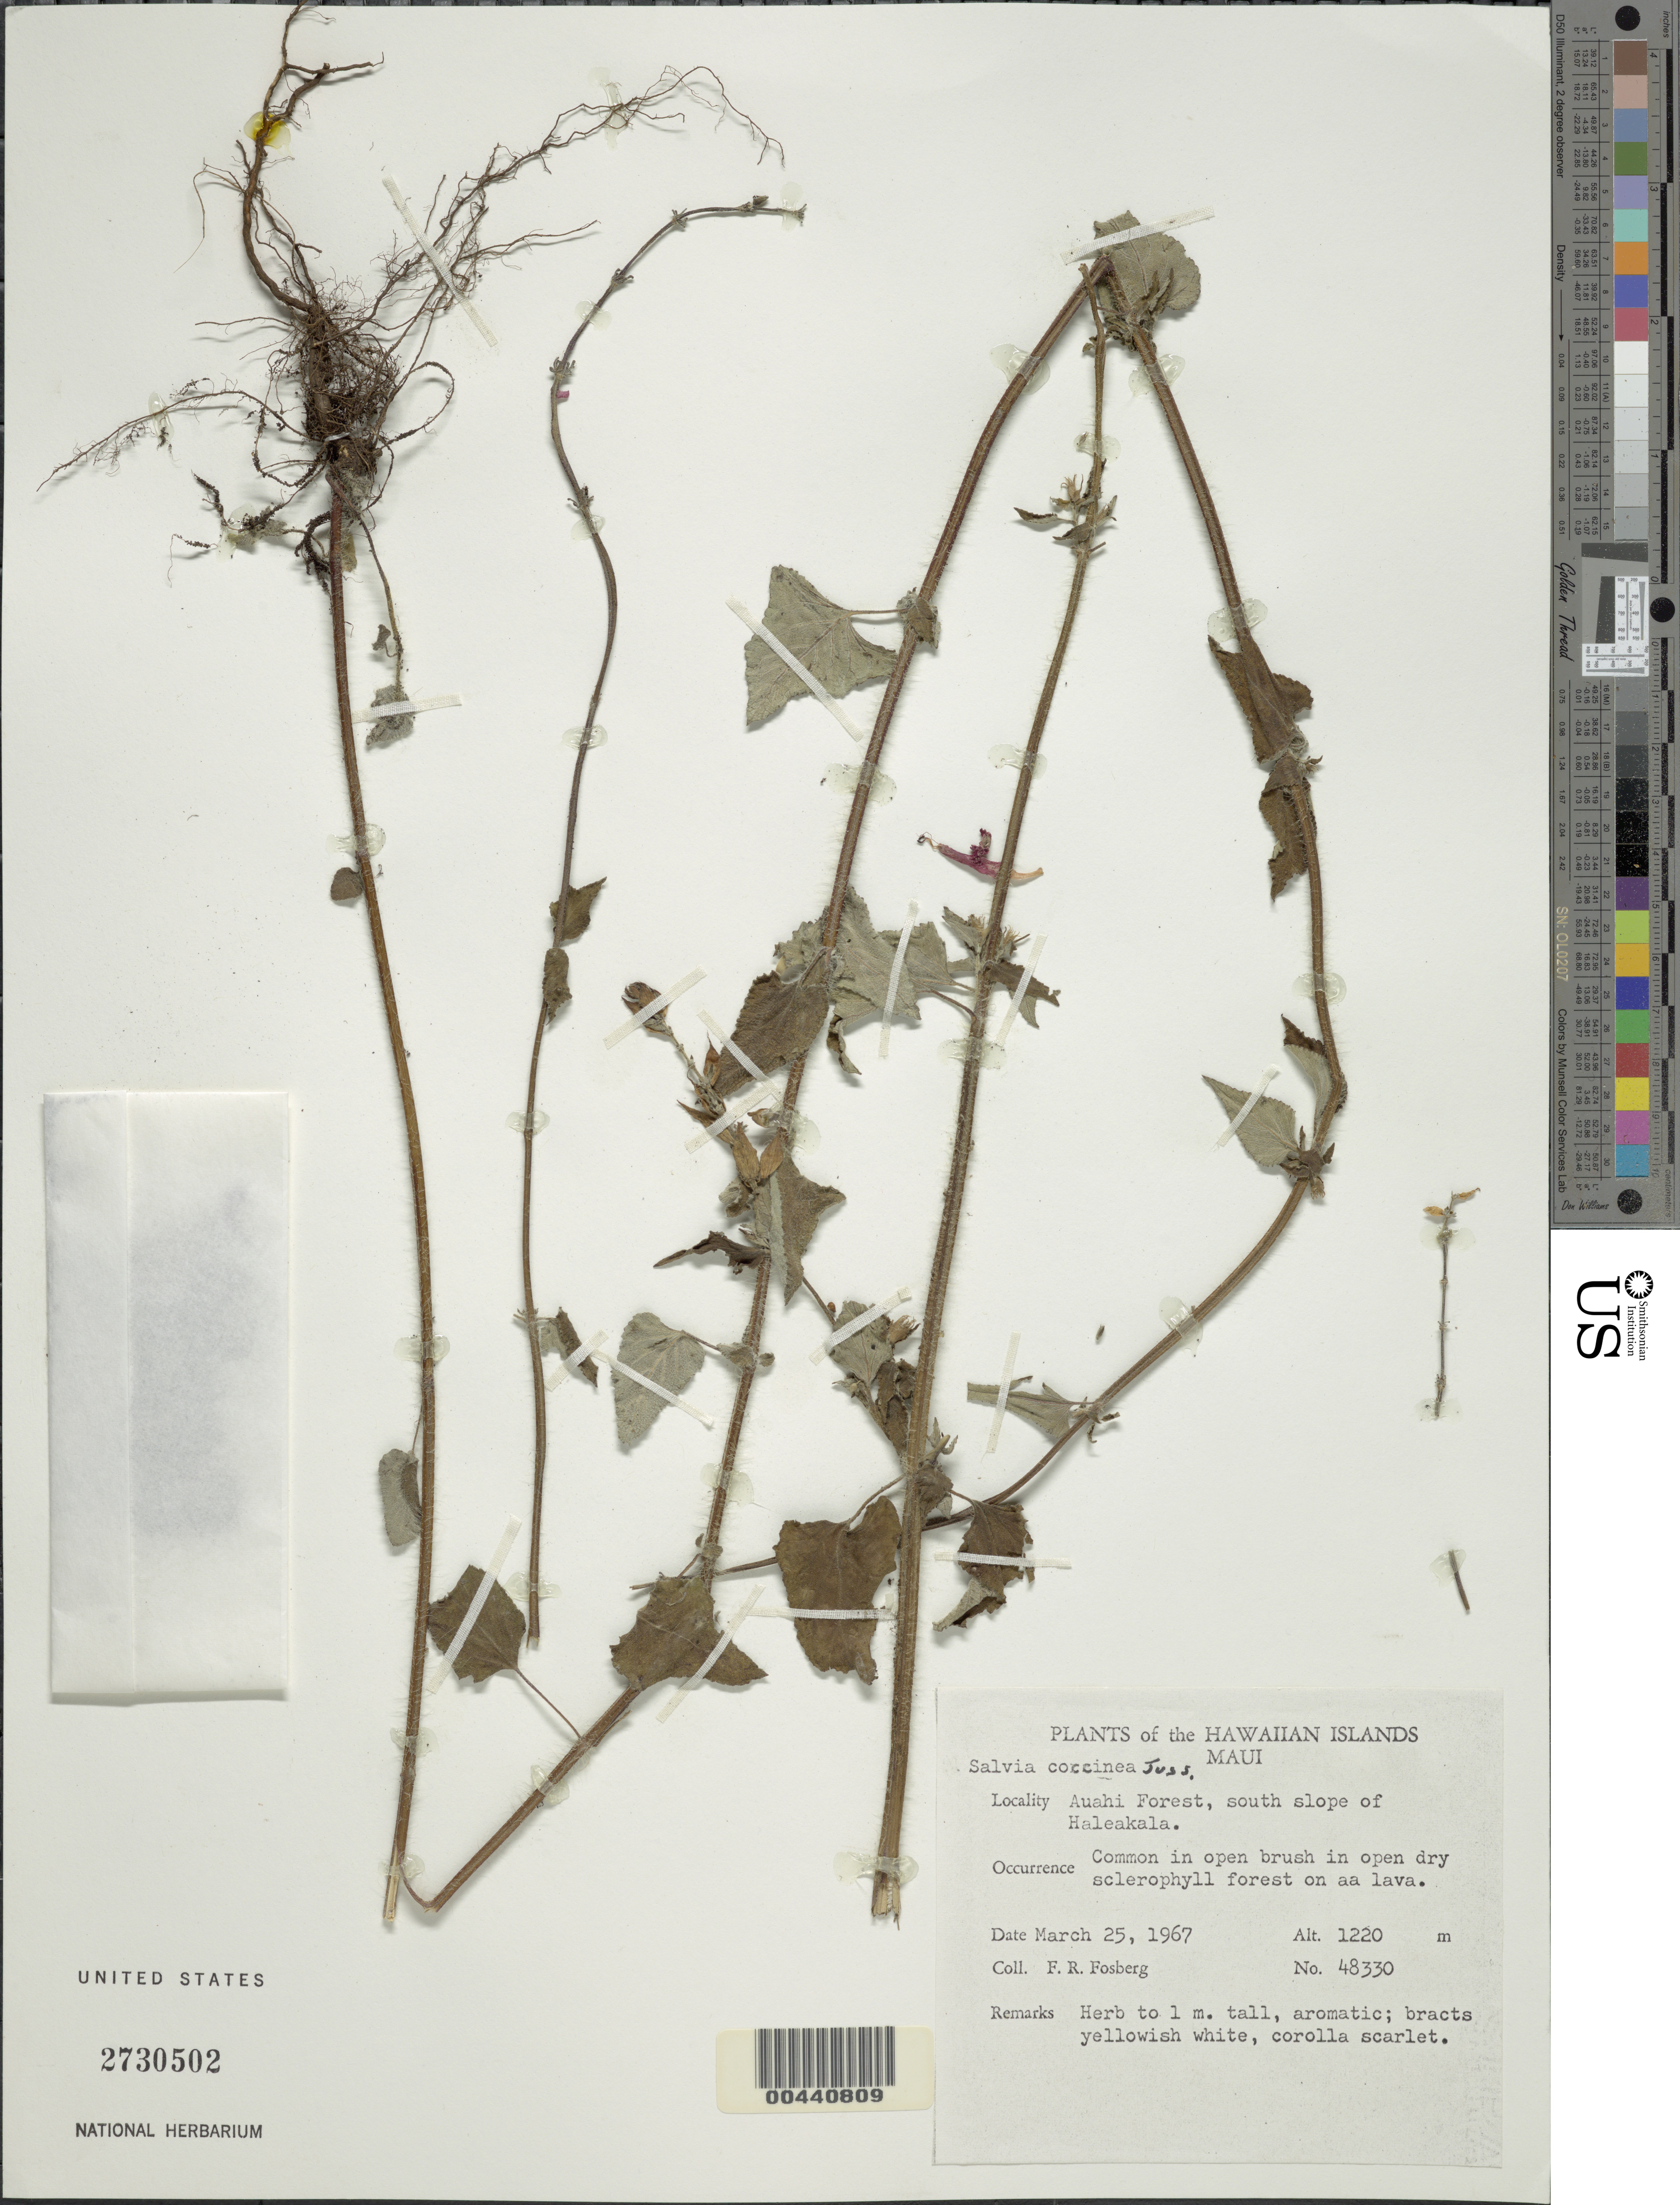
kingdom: Plantae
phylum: Tracheophyta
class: Magnoliopsida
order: Lamiales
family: Lamiaceae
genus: Salvia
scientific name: Salvia coccinea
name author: Buc'hoz ex Etl.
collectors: F. R. Fosberg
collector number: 48330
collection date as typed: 25 Mar 1967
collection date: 1967-03-25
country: United States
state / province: Hawaii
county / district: Maui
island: Maui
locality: Auahi Forest, S slope of Haleakala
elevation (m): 1220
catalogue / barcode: US 2730502